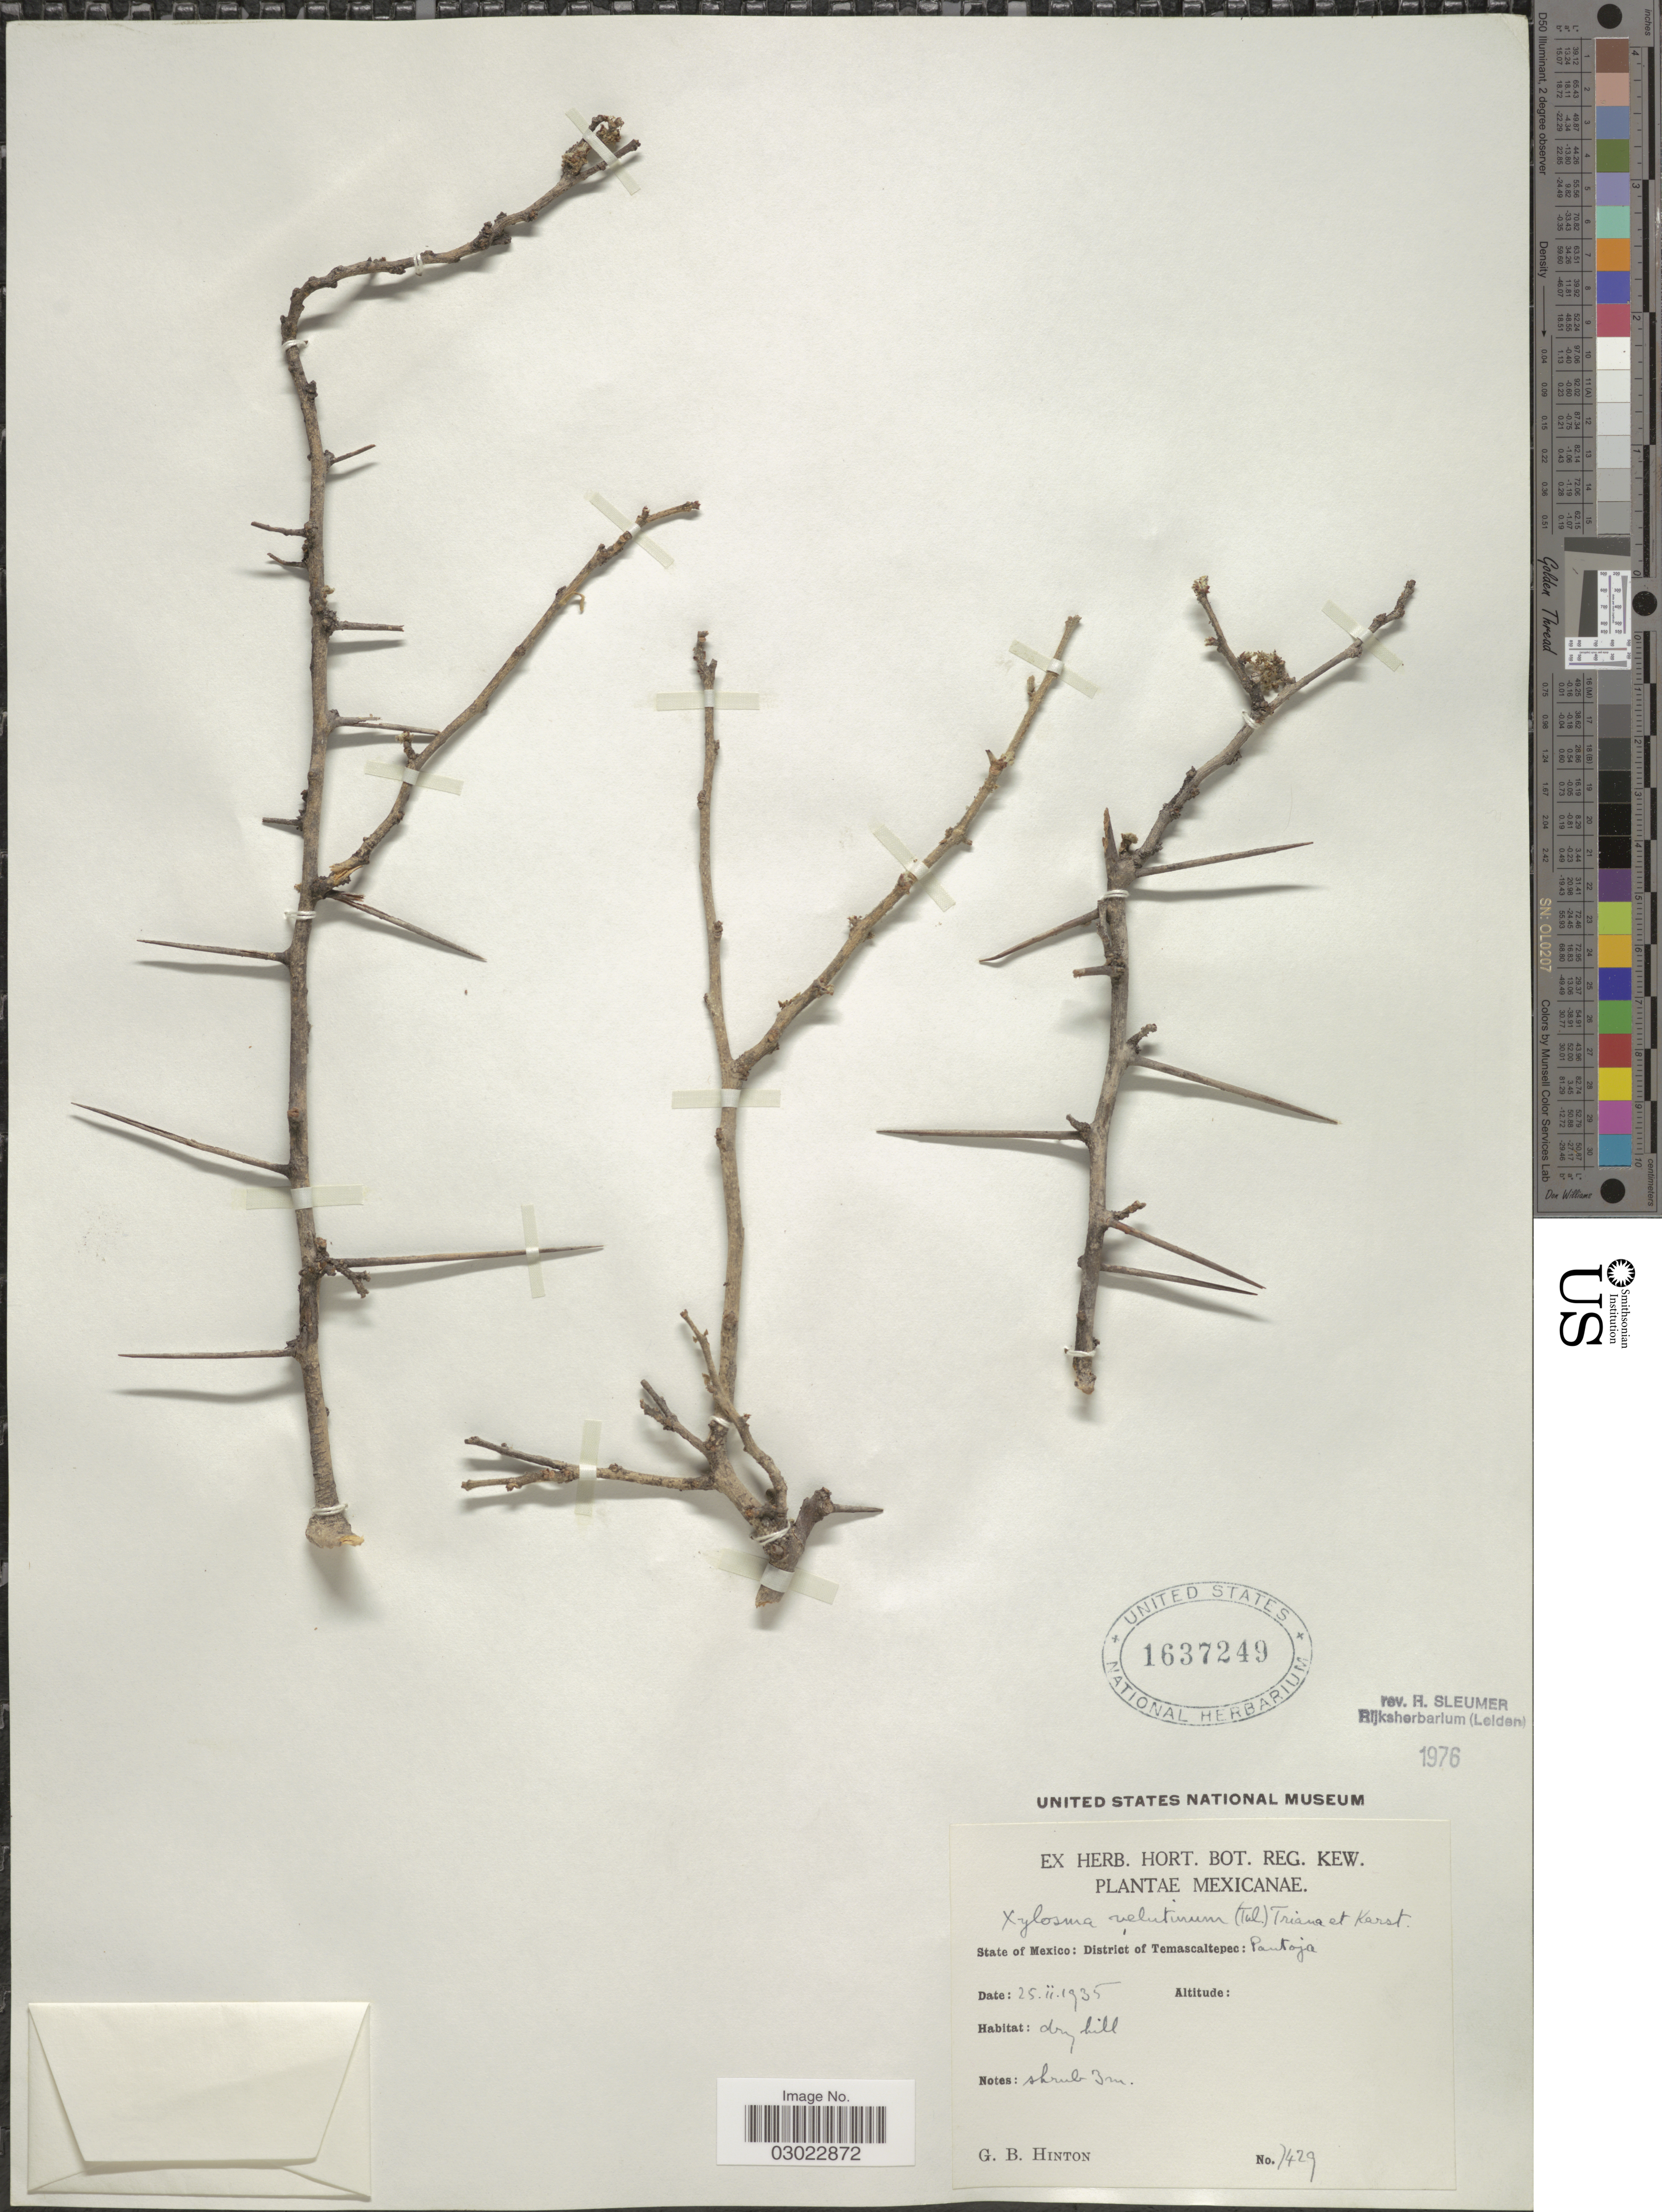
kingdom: Plantae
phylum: Tracheophyta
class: Magnoliopsida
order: Malpighiales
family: Salicaceae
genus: Xylosma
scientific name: Xylosma velutina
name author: (Tul.) Triana & Planch.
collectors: G. B. Hinton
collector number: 7429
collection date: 1935-02-25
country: Mexico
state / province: México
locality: District of Temascaltepec: Pantoja.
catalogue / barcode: US 1637249